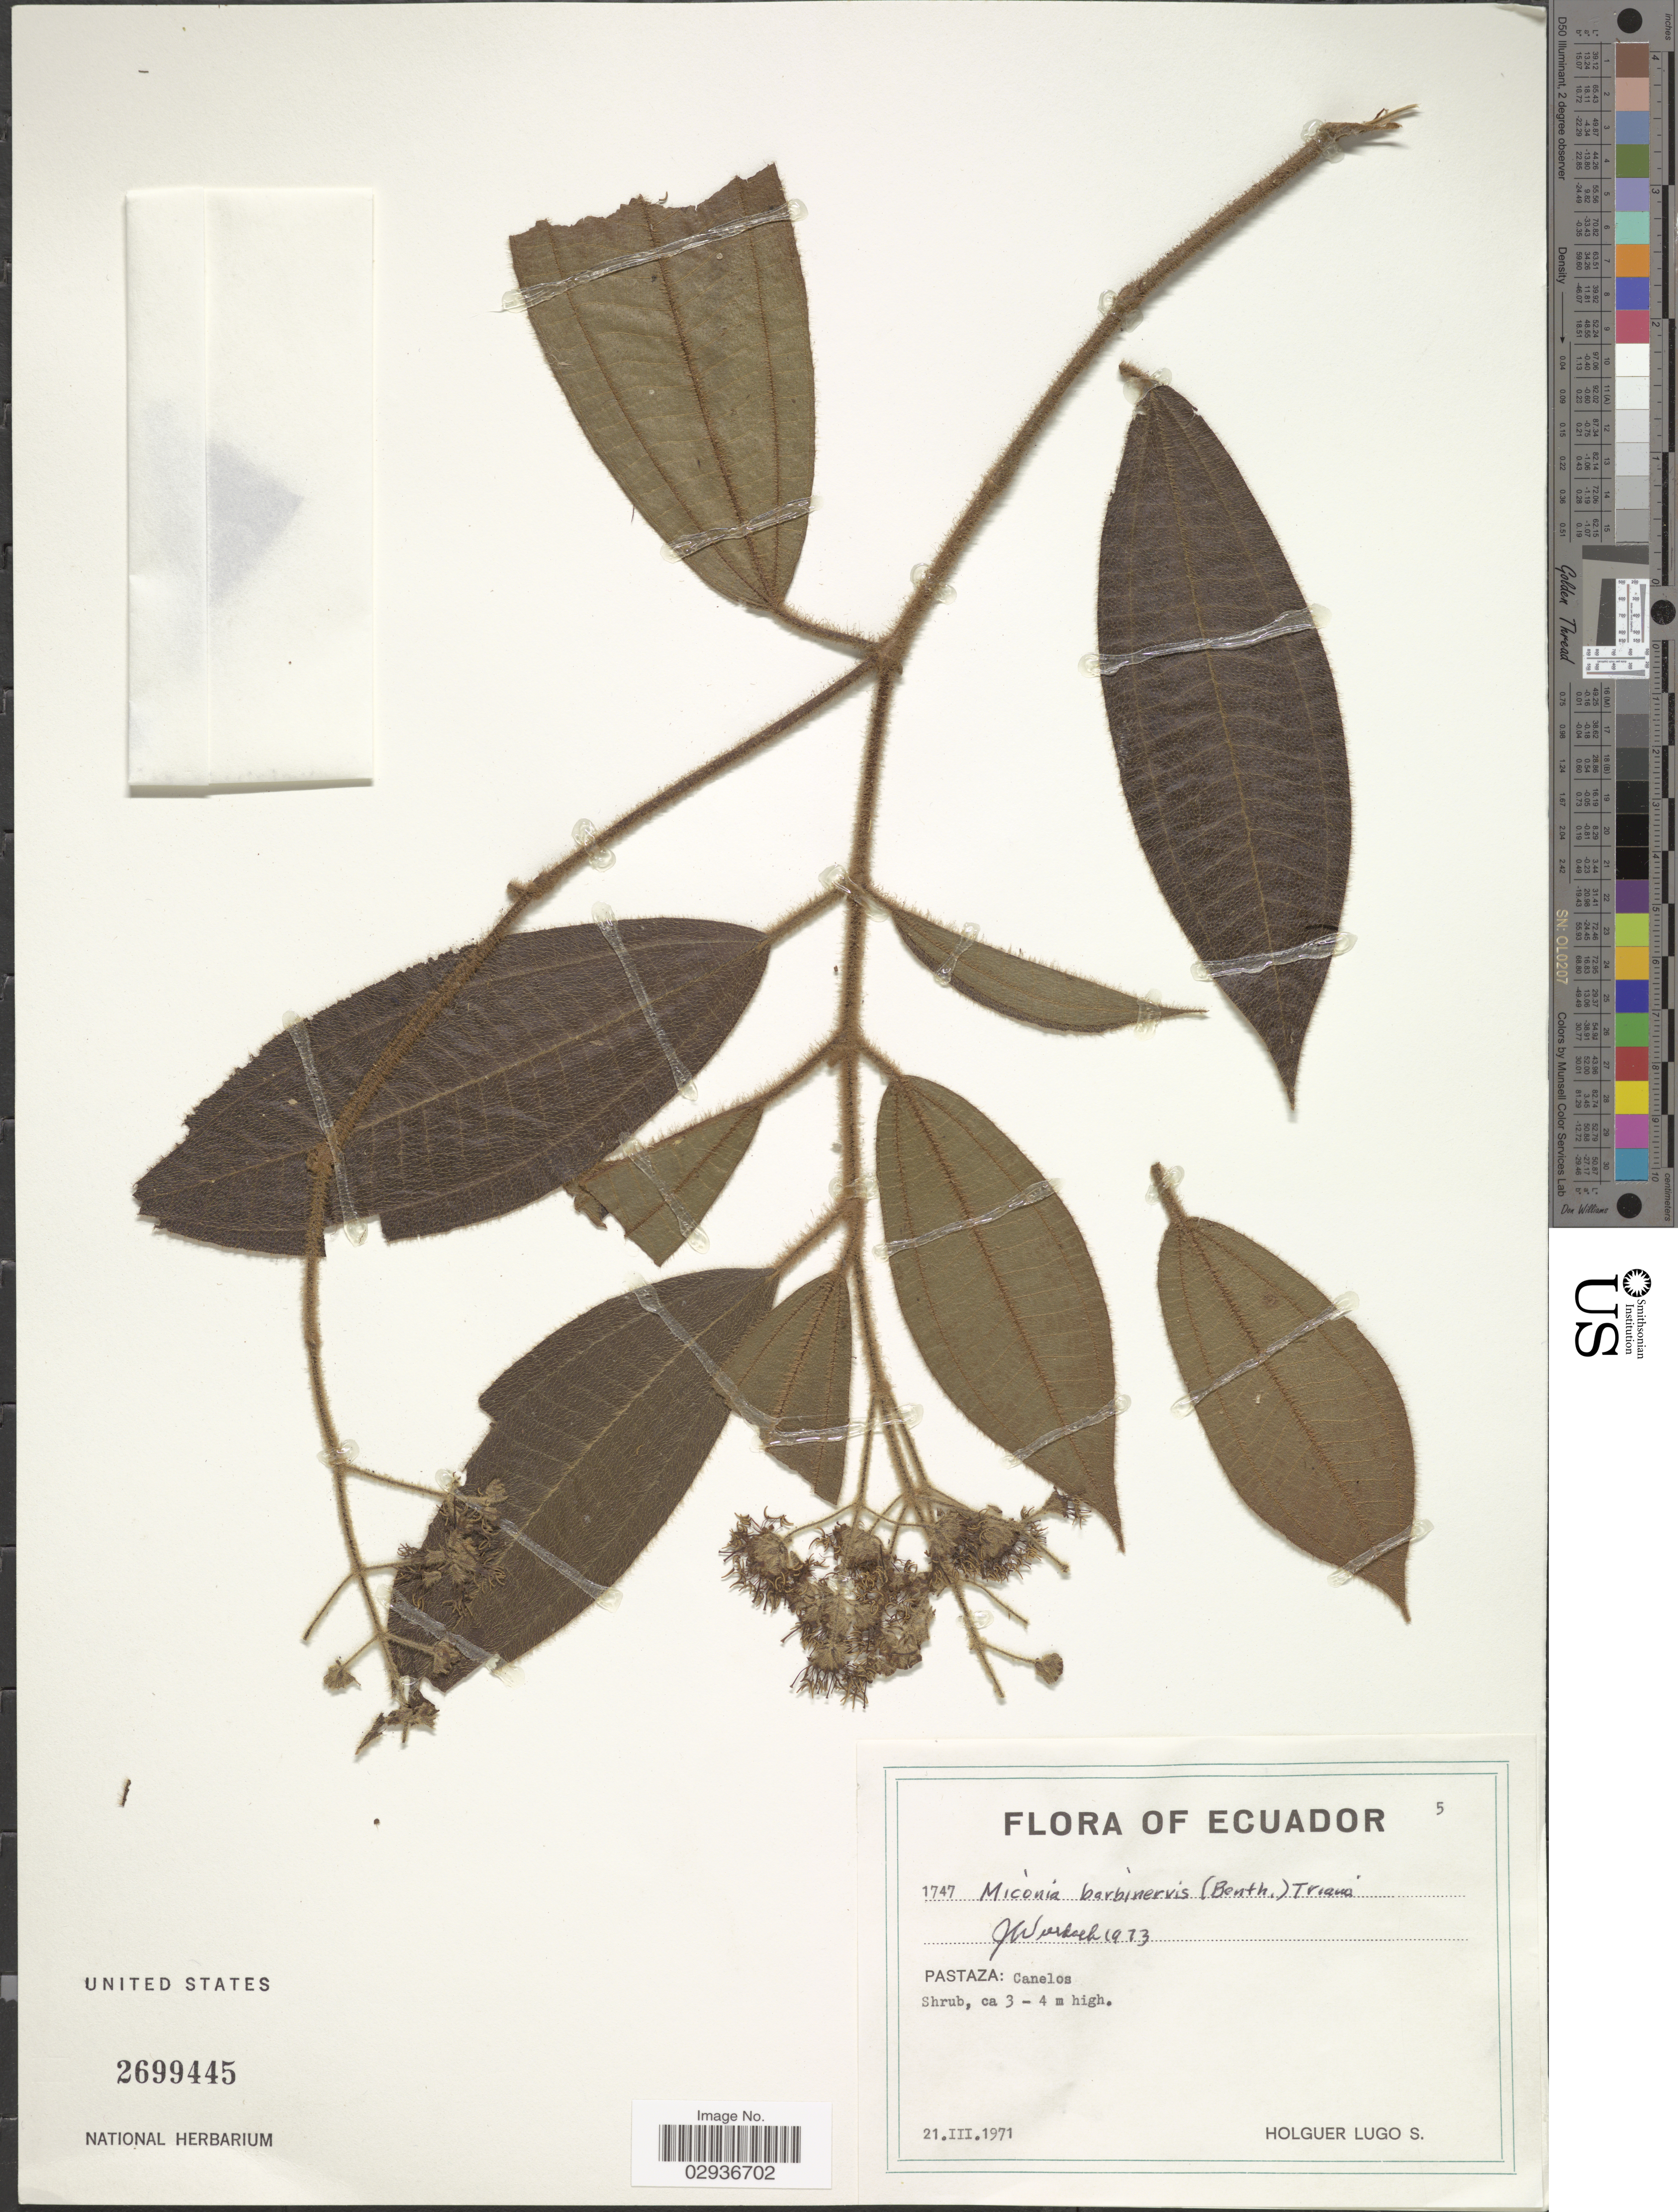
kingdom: Plantae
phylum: Tracheophyta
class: Magnoliopsida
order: Myrtales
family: Melastomataceae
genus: Miconia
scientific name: Miconia barbinervis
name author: (Benth.) Triana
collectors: H. Lugo S.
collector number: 1747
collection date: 1971-03-21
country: Ecuador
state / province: Pastaza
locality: Canelos.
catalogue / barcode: US 2699445